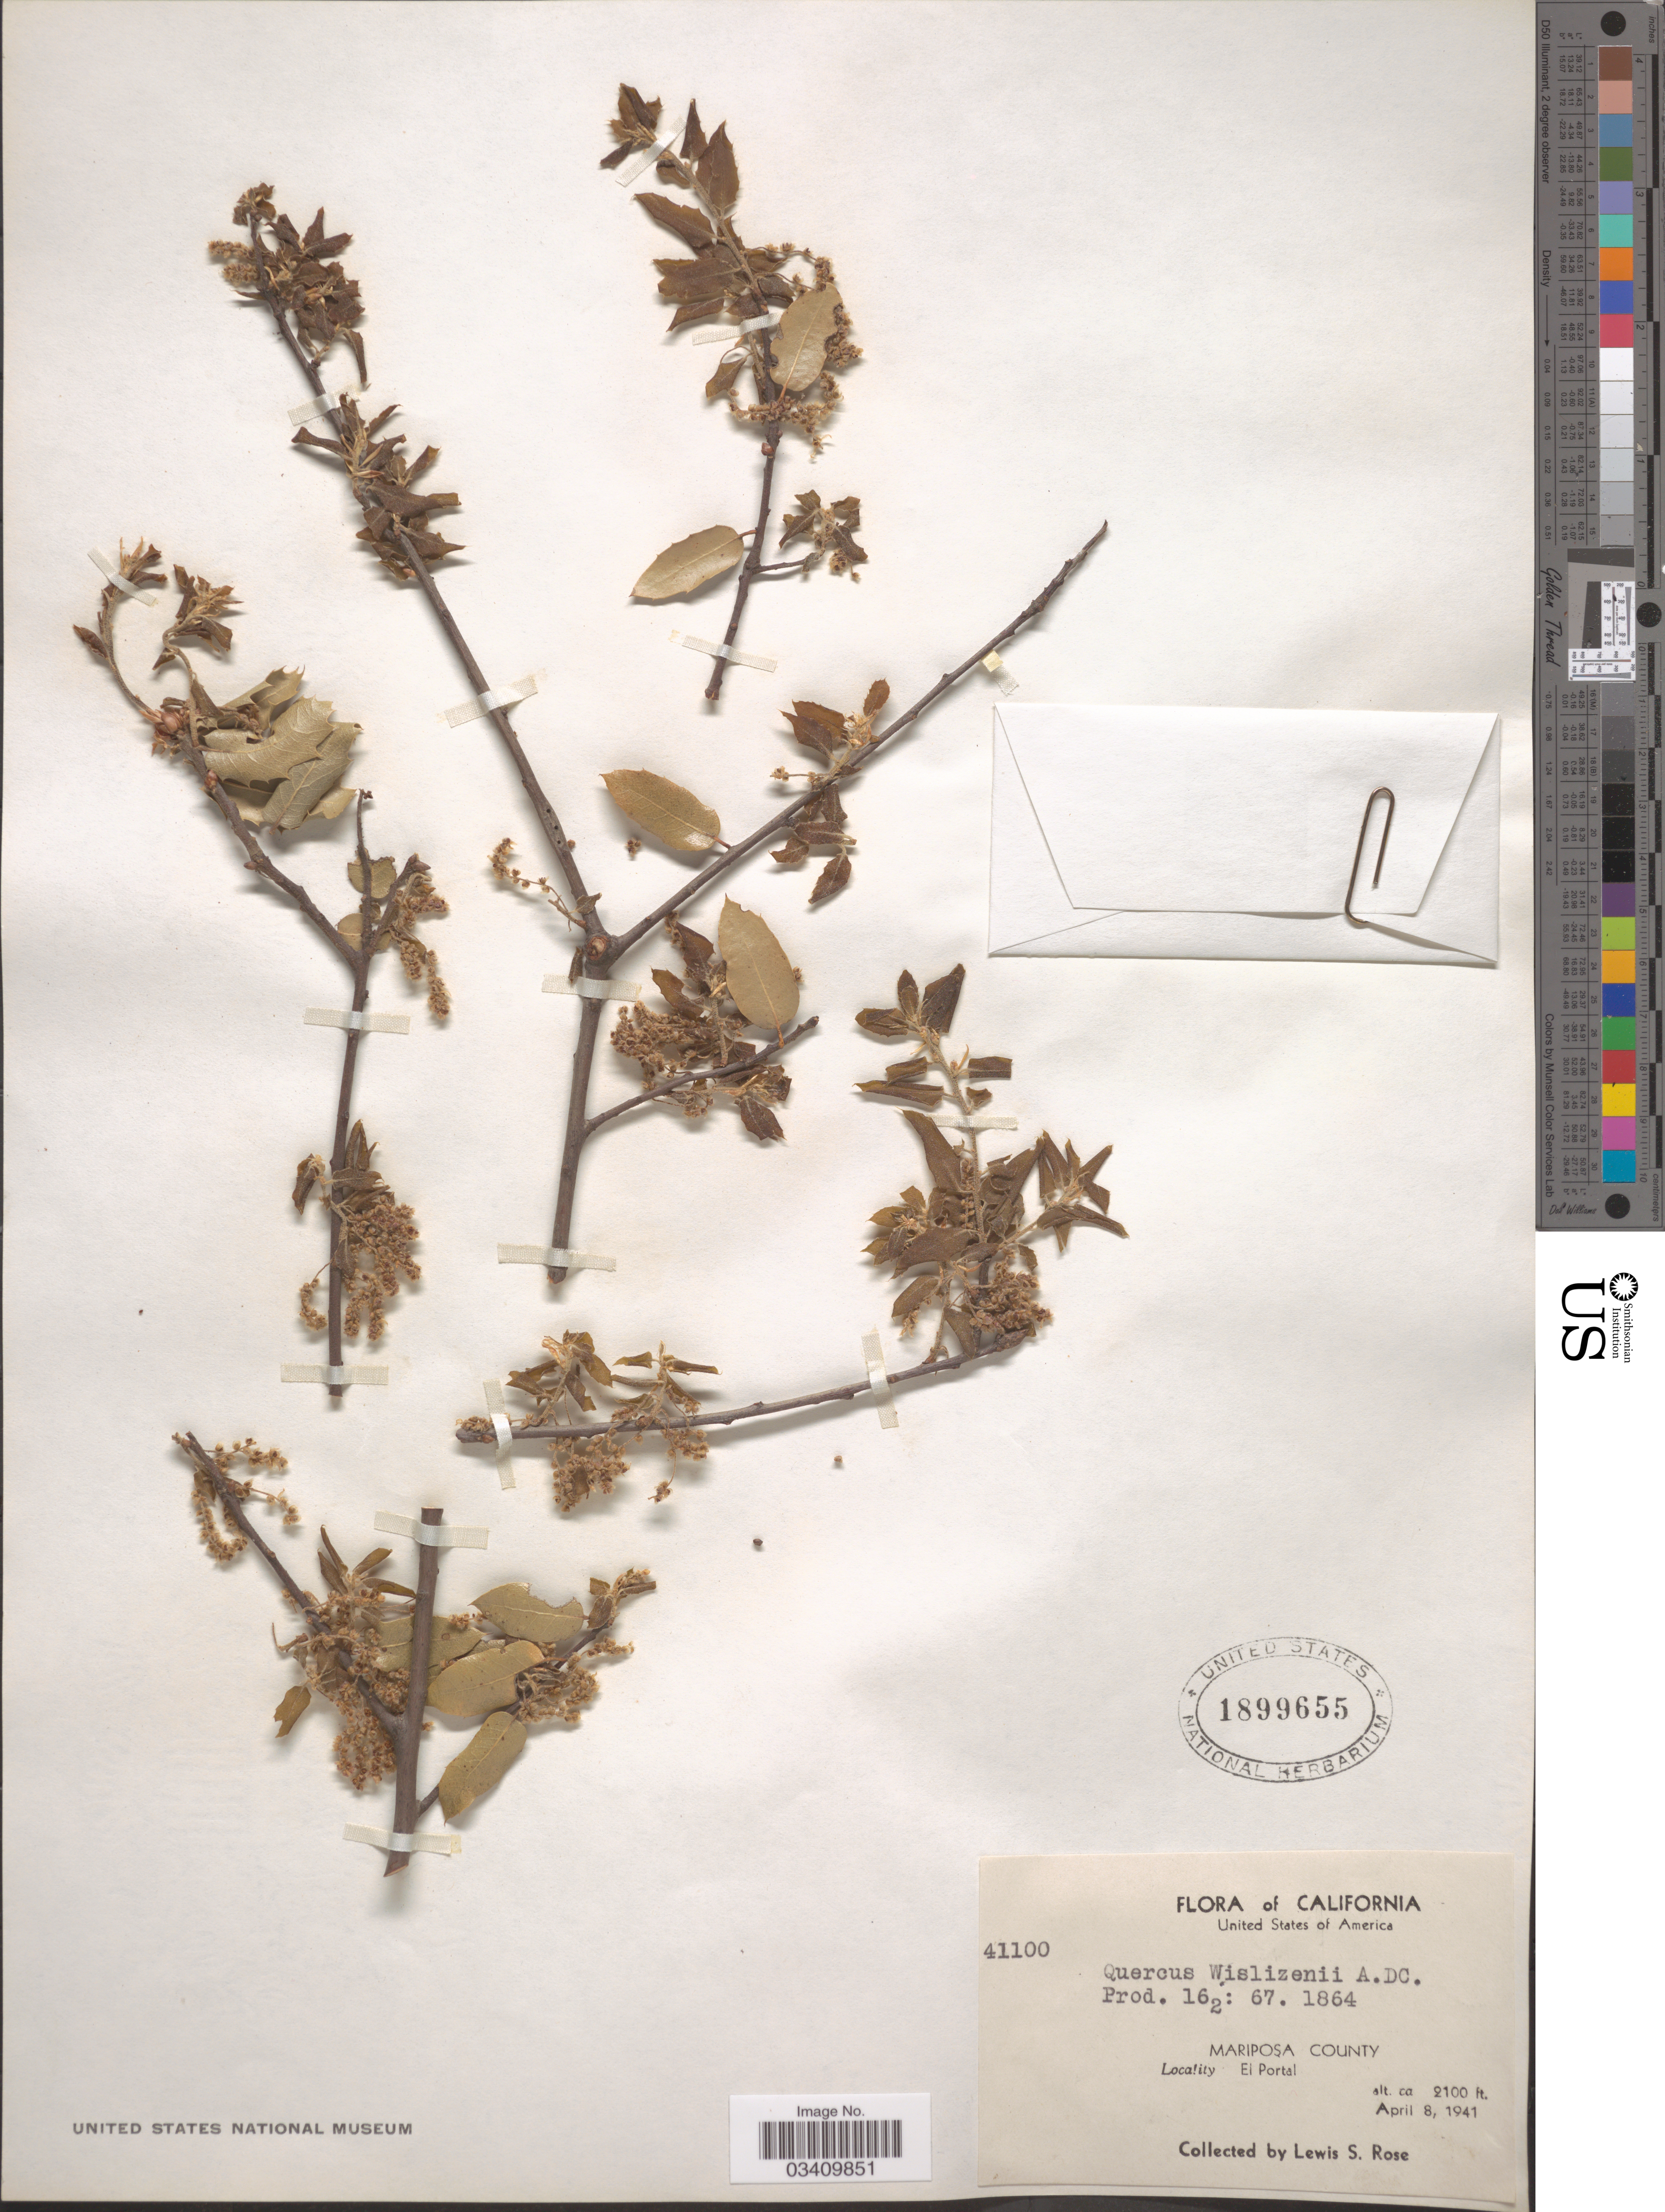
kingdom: Plantae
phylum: Tracheophyta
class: Magnoliopsida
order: Fagales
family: Fagaceae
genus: Quercus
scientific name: Quercus wislizeni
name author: A. DC.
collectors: L. S. Rose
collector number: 41100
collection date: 1941-04-08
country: United States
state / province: California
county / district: Mariposa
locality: Mariposa County. El Portal.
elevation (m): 640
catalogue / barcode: US 1899655